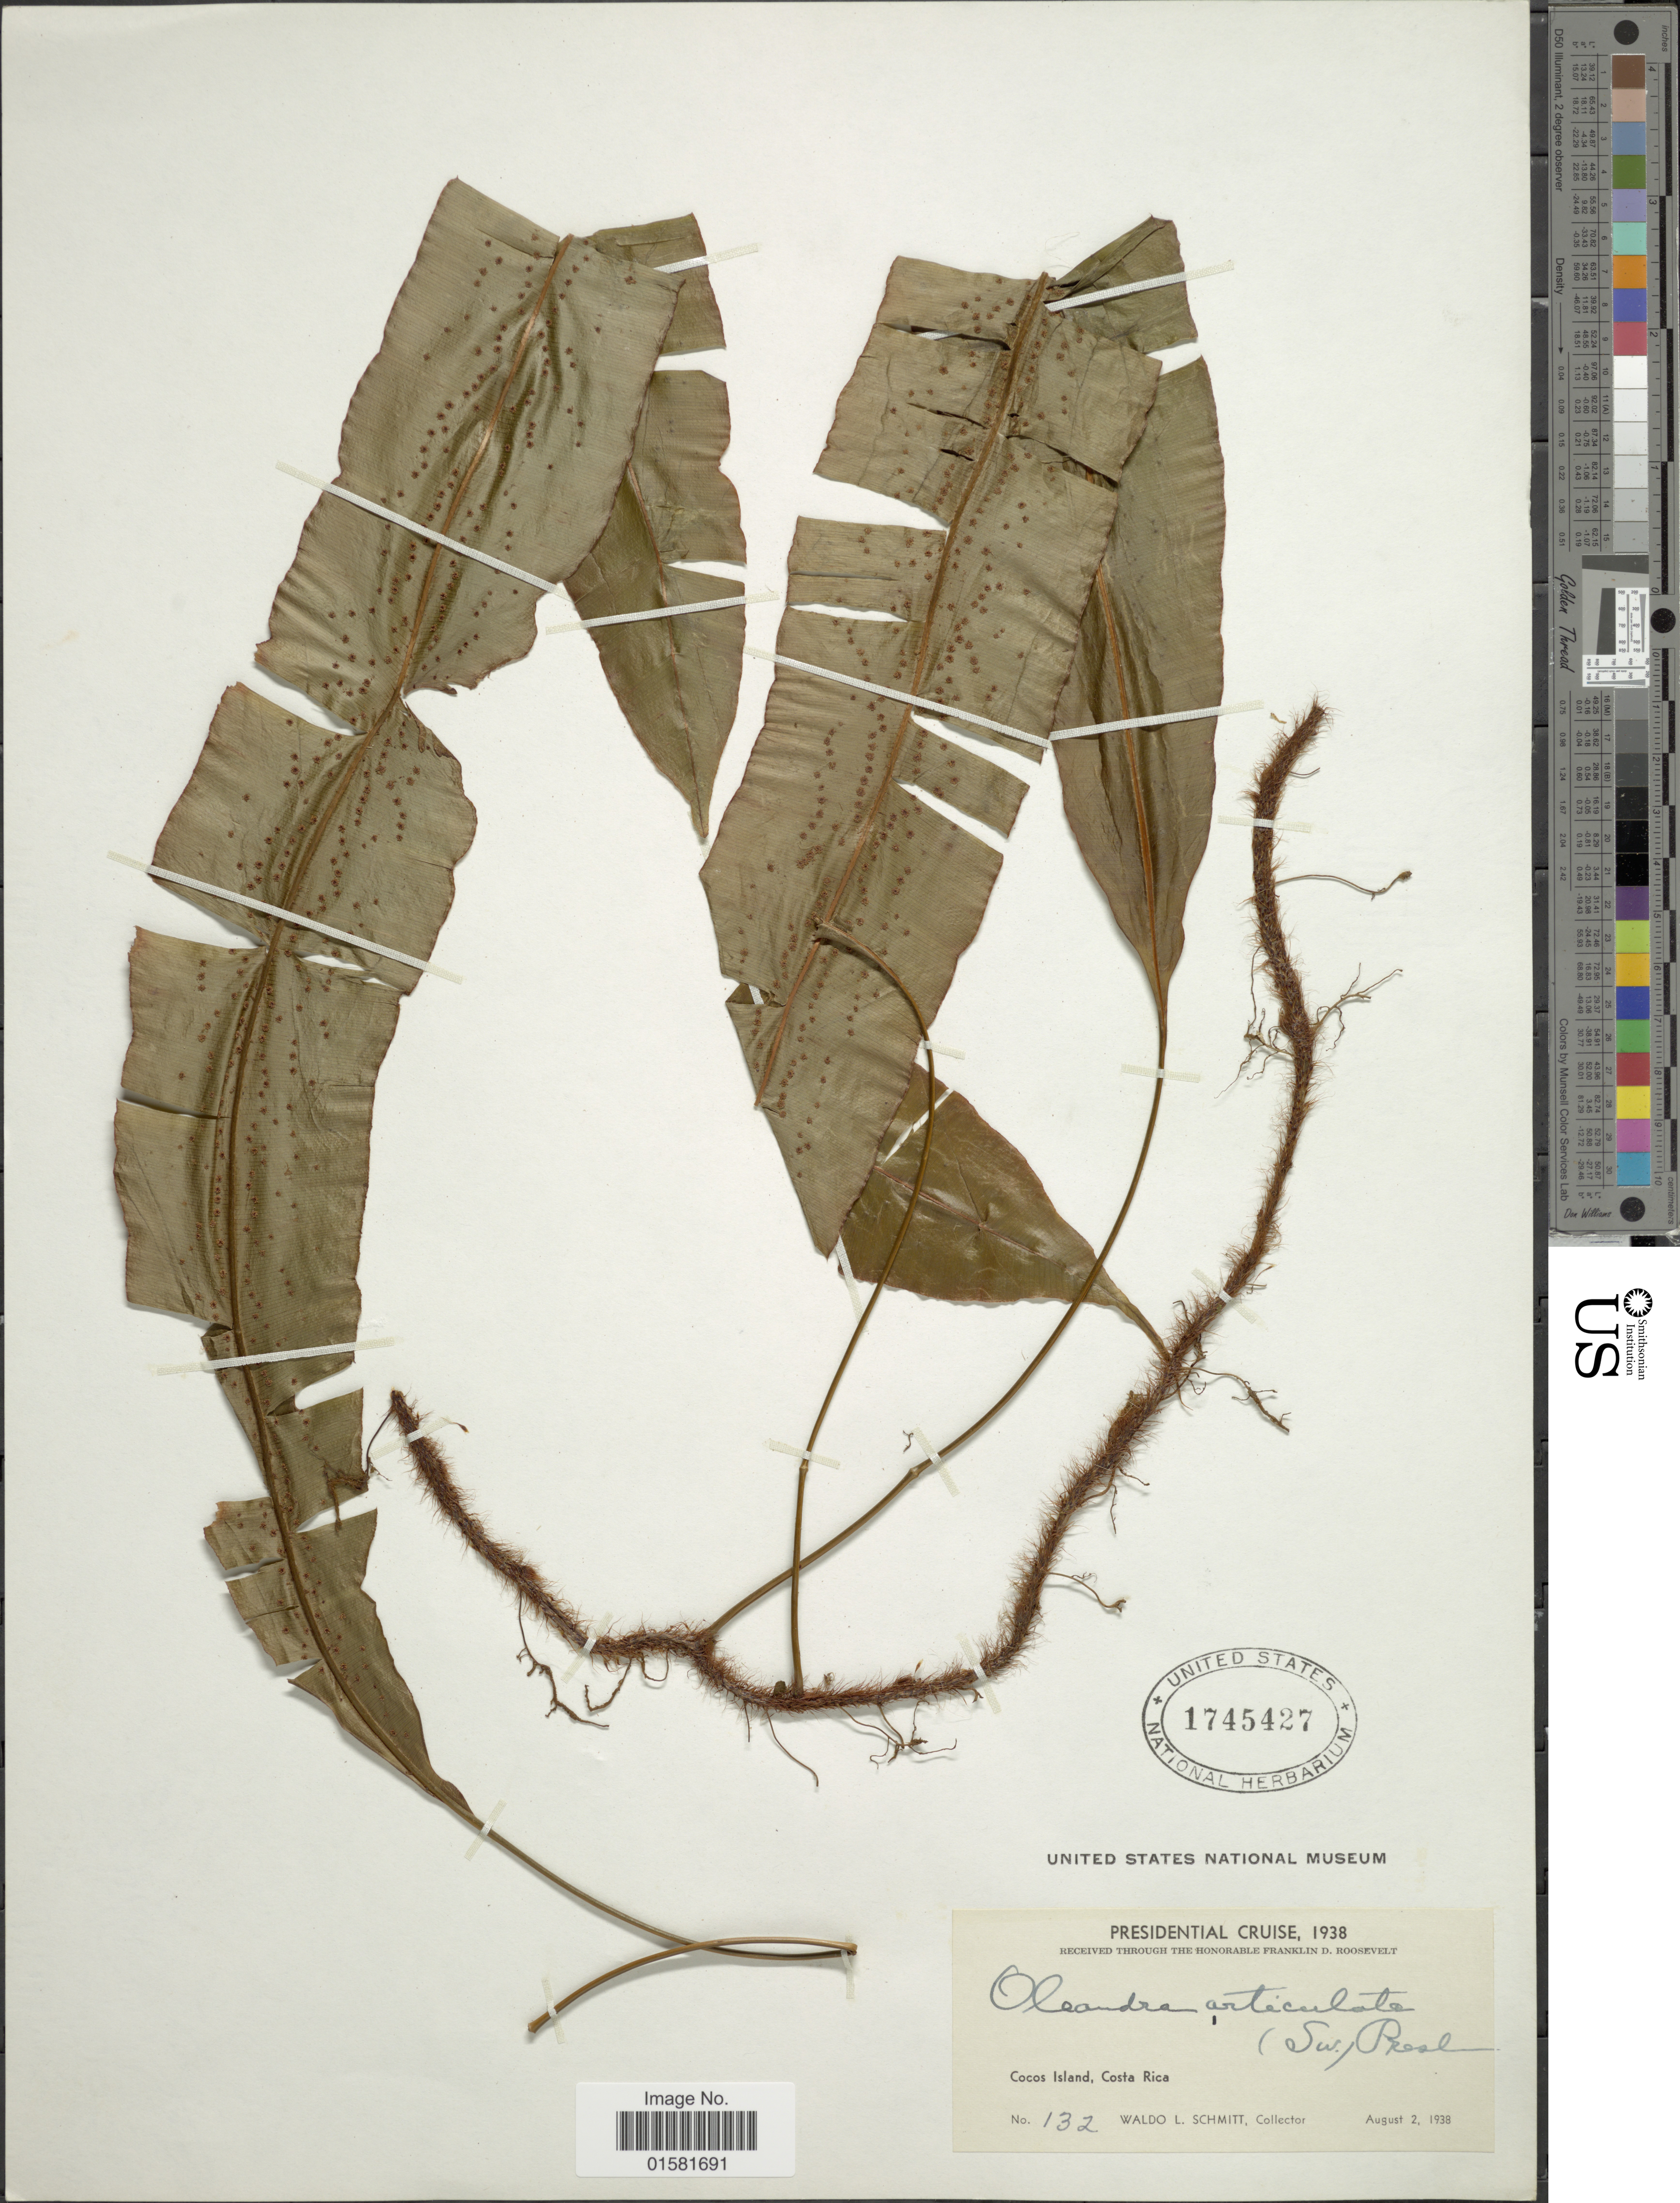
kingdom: Plantae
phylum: Tracheophyta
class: Polypodiopsida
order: Polypodiales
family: Oleandraceae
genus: Oleandra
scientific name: Oleandra articulata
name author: (Sw.) C. Presl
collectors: W. L. Schmitt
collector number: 132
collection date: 1938-08-02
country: Costa Rica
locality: Cocos Island, Costa Rica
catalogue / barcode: US 1745427